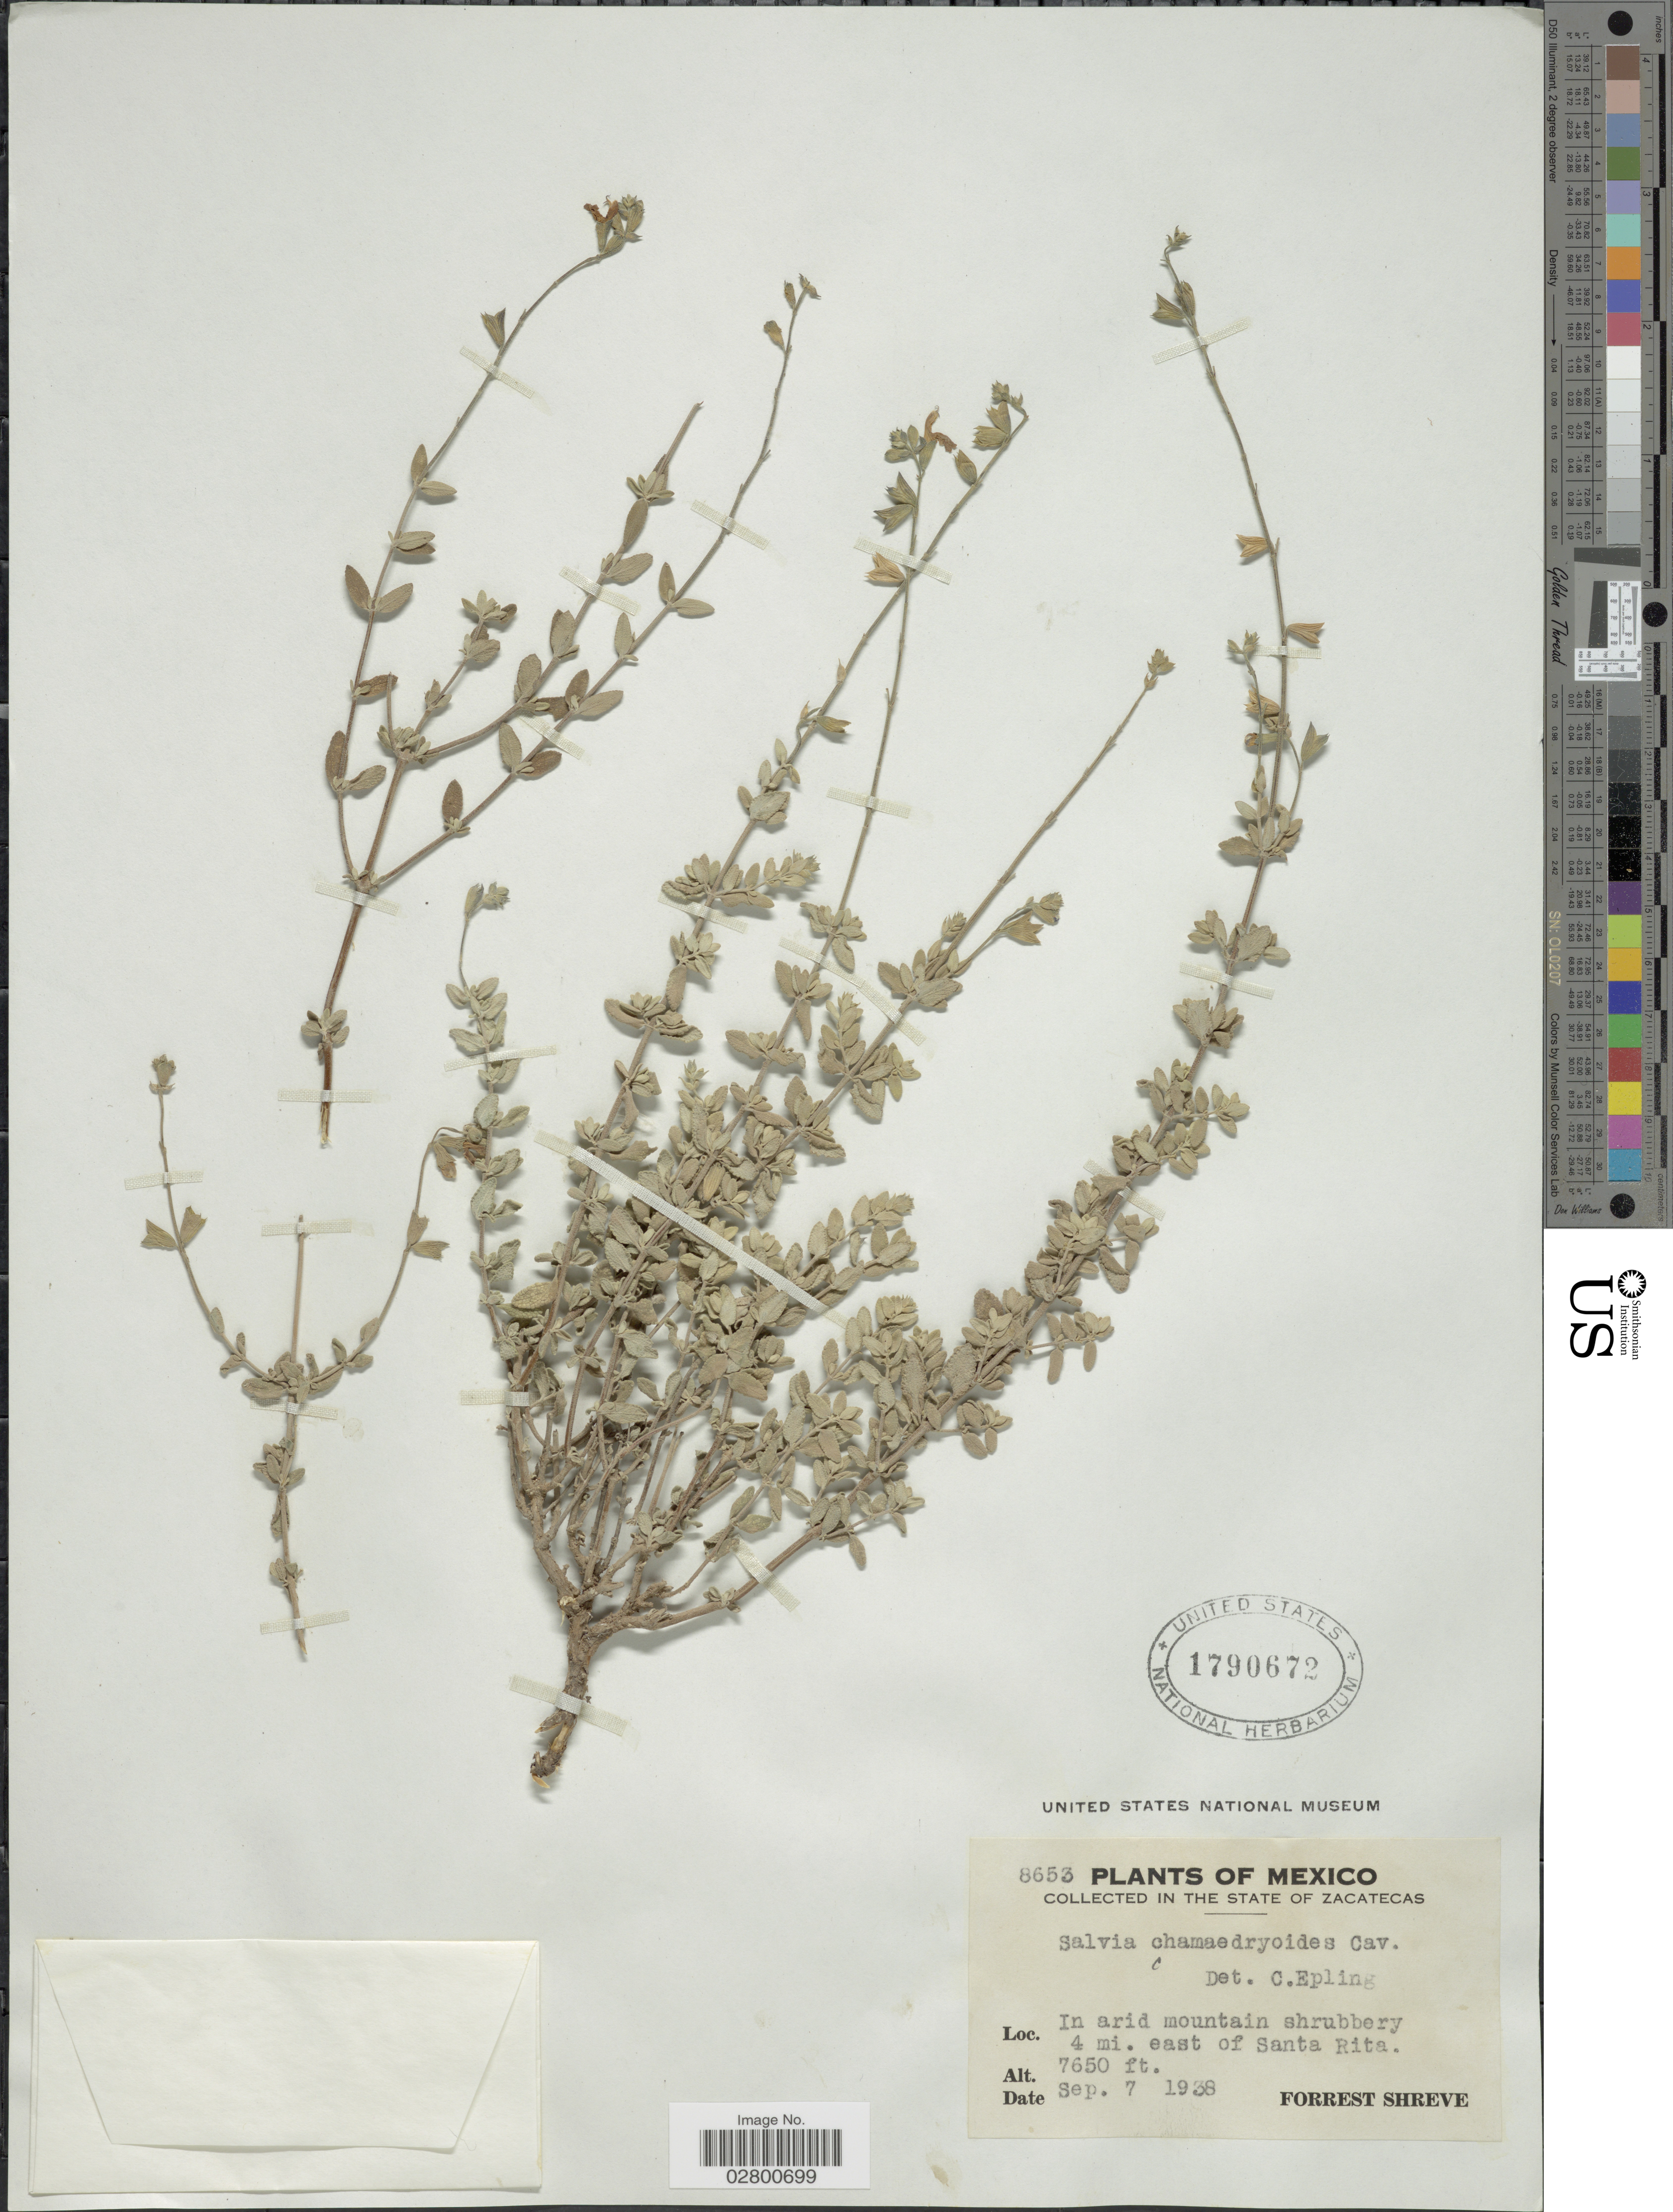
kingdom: Plantae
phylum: Tracheophyta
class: Magnoliopsida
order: Lamiales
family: Lamiaceae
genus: Salvia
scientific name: Salvia chamaedryoides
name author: Cav.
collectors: F. Shreve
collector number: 8653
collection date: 1938-09-07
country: Mexico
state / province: Zacatecas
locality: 4 mi. east of Santa Rita.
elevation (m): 2332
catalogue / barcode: US 1790672